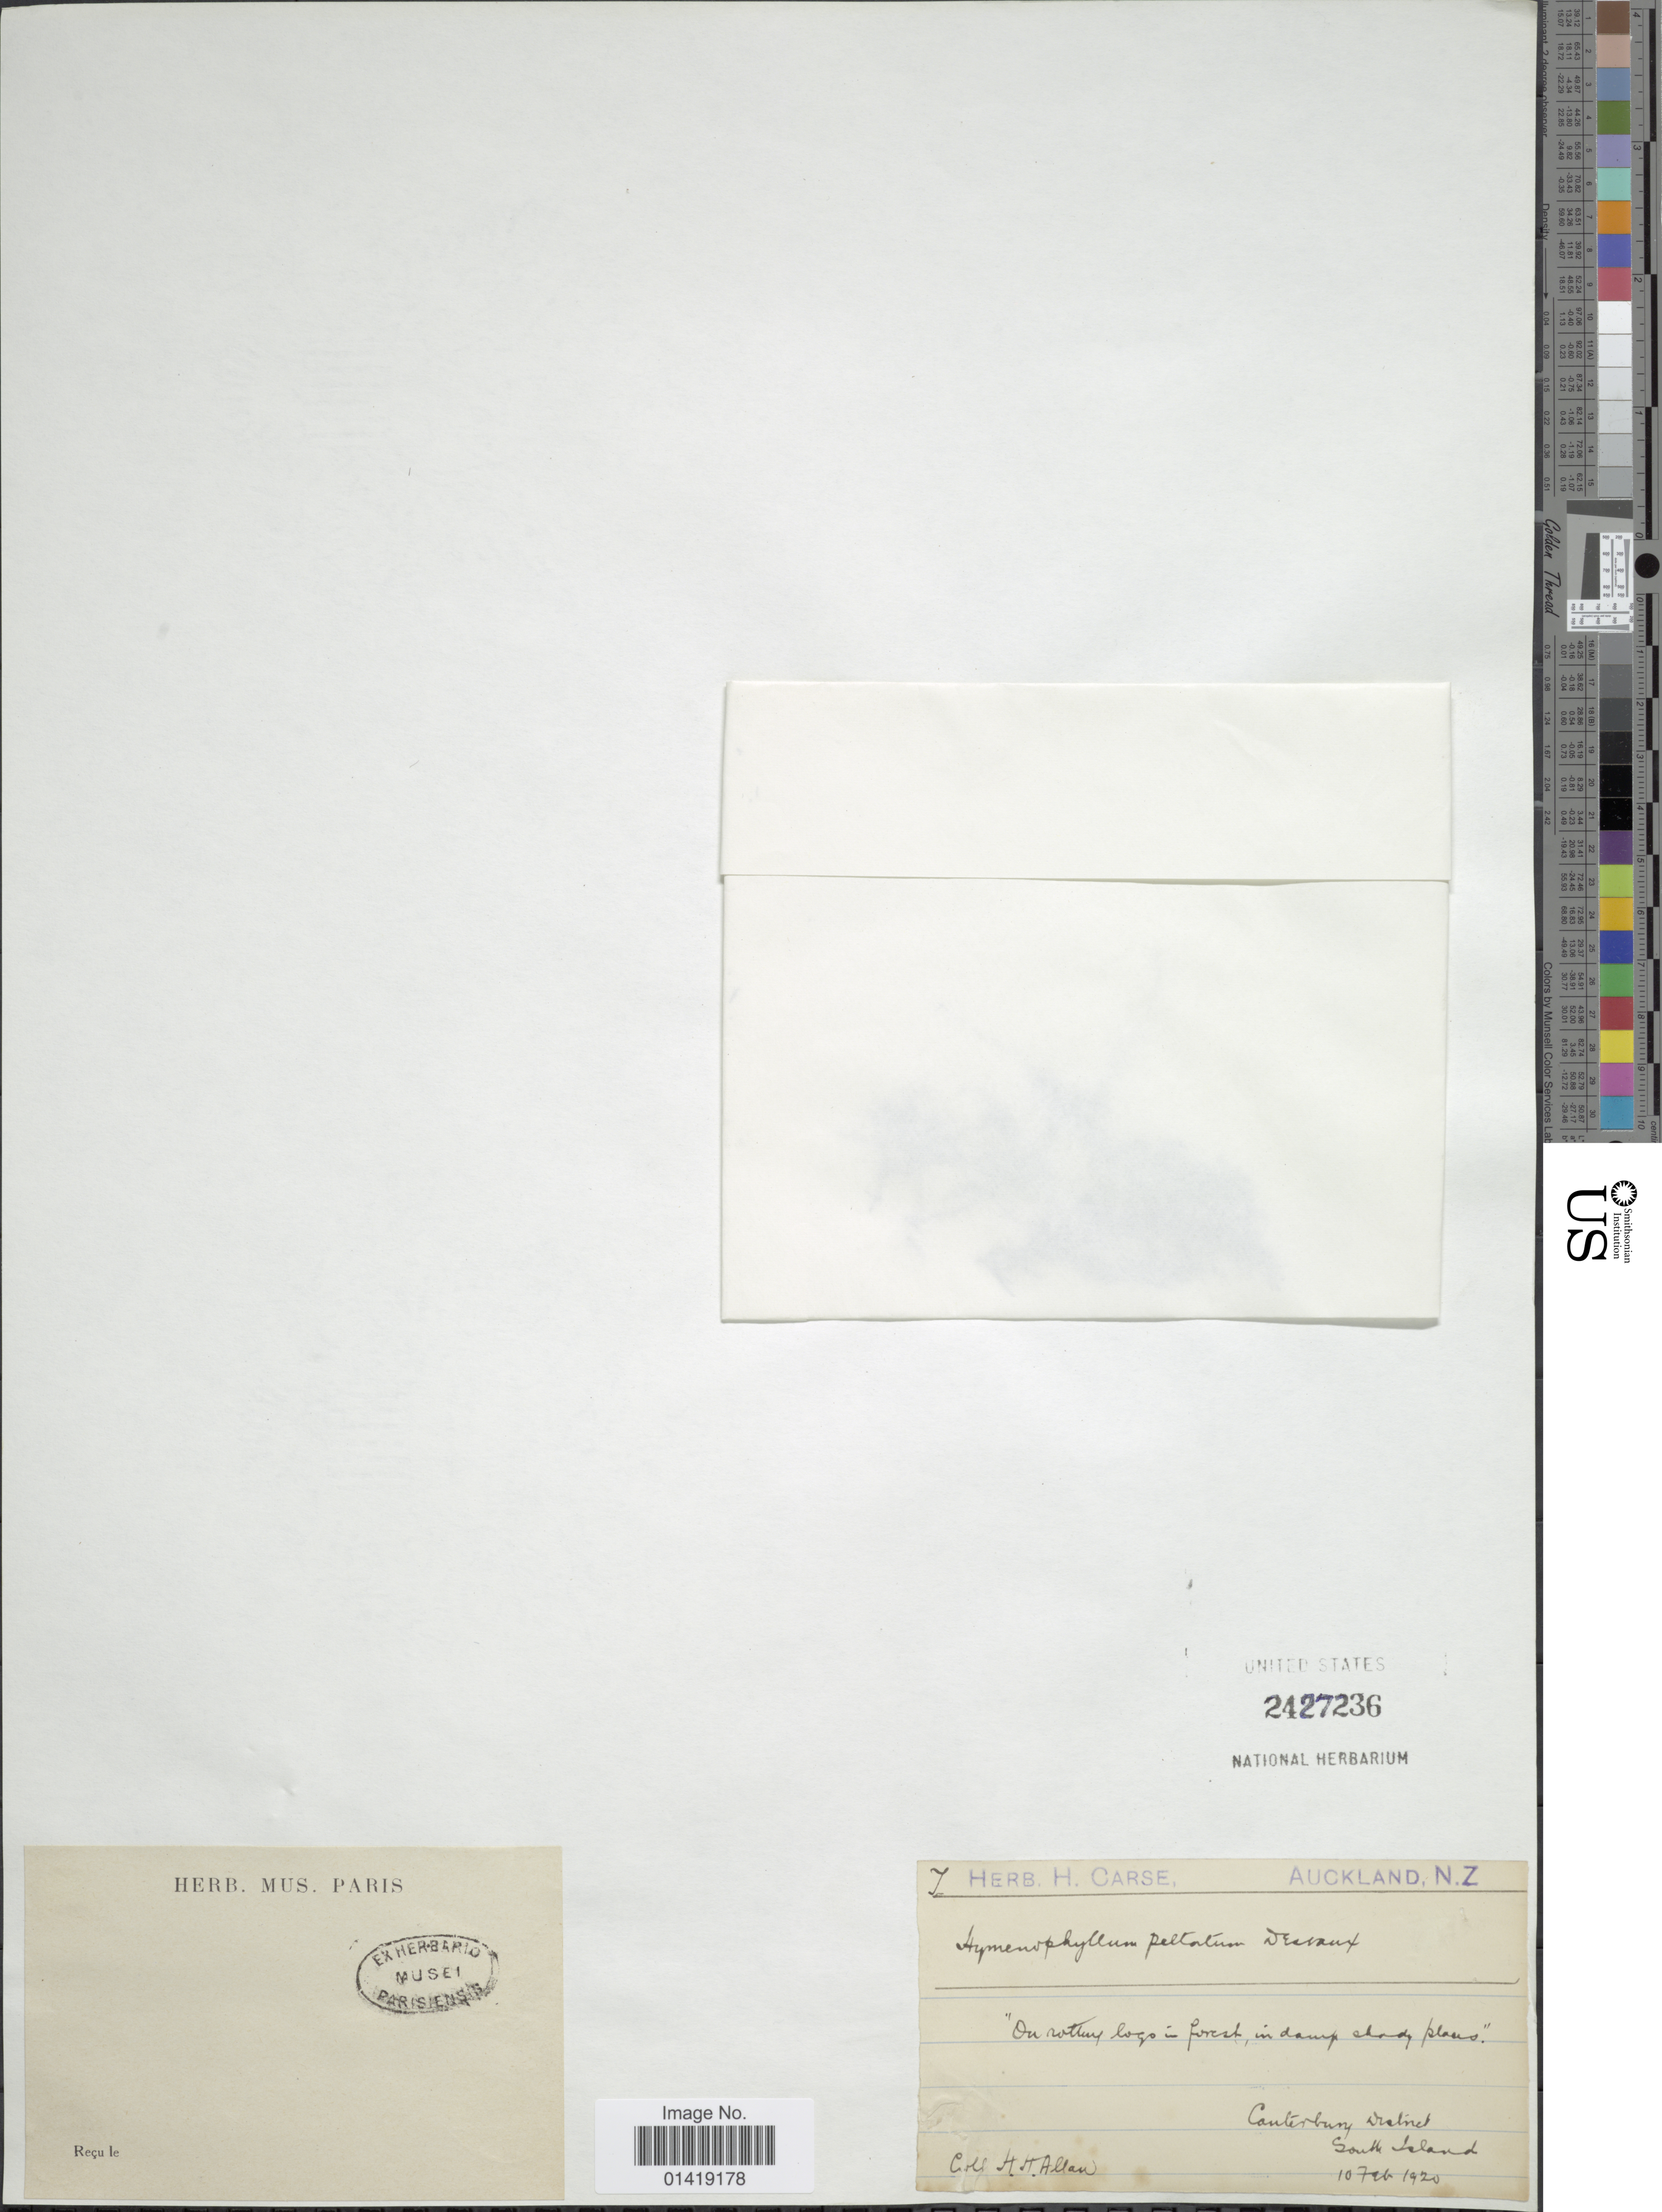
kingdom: Plantae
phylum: Tracheophyta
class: Polypodiopsida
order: Hymenophyllales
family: Hymenophyllaceae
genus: Hymenophyllum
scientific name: Hymenophyllum peltatum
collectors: H. Allan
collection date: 1920-02-10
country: New Zealand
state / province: Auckland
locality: Canterbury district South Island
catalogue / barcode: US 2427236